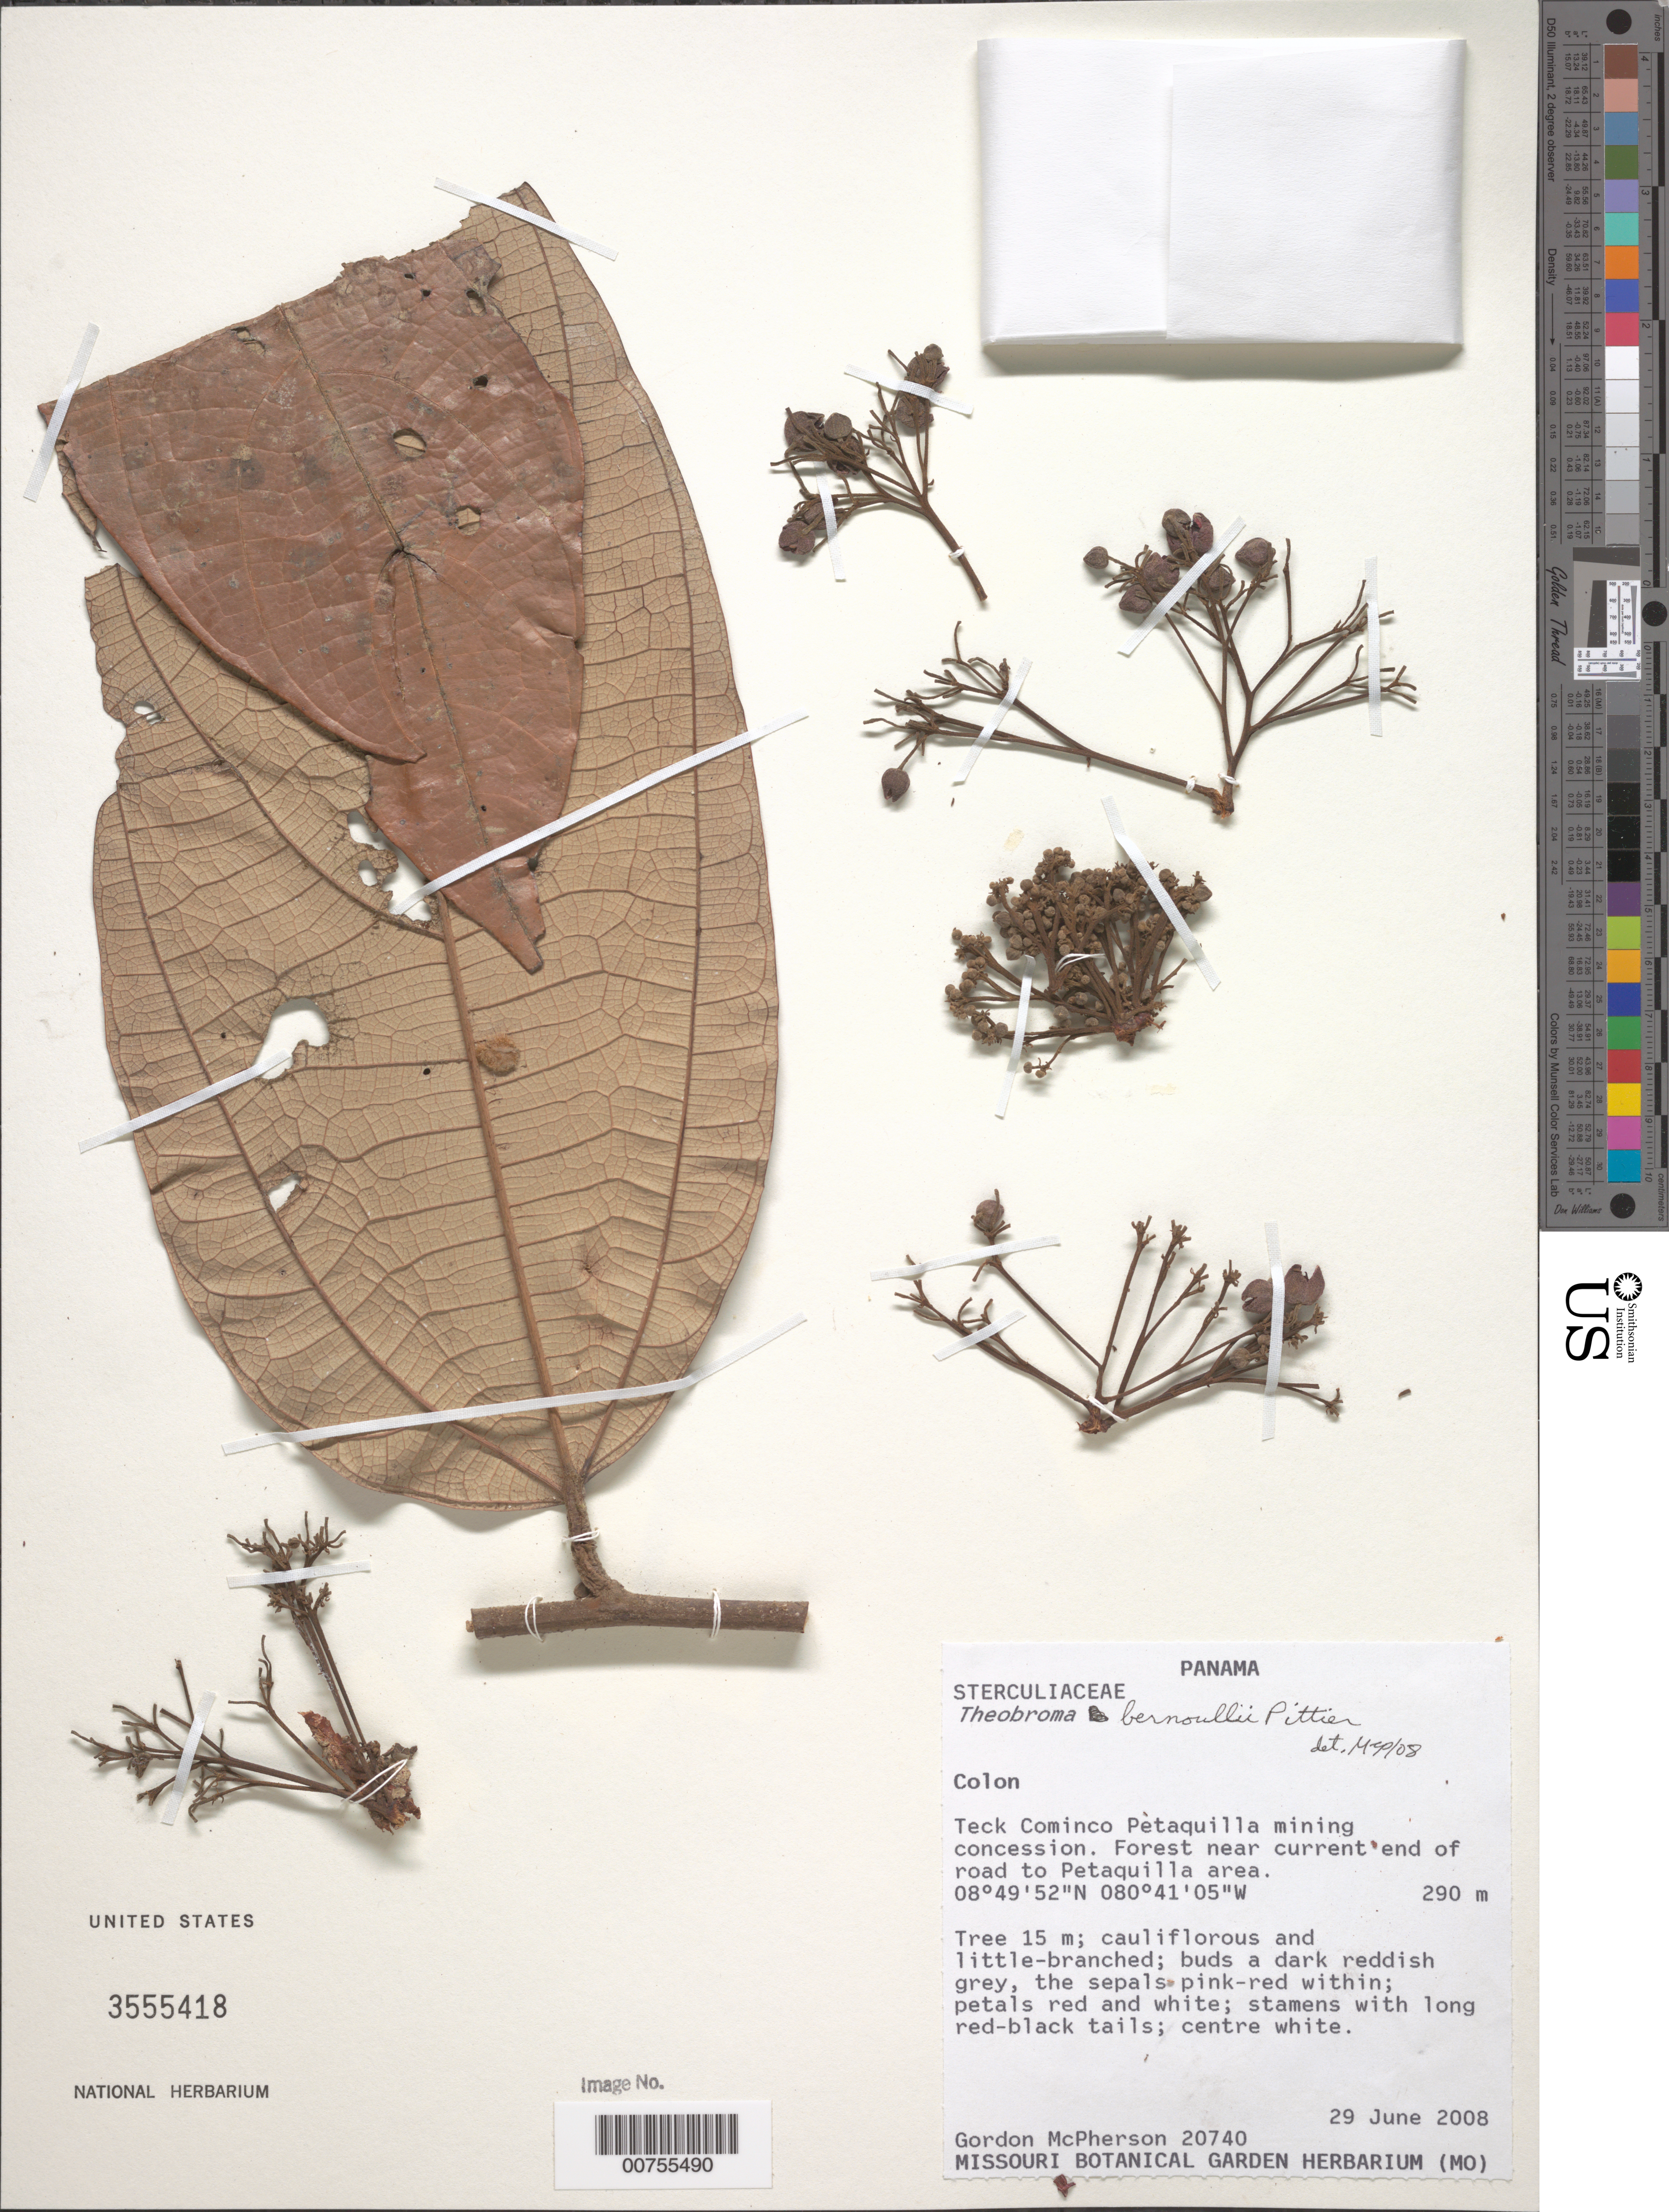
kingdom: Plantae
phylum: Tracheophyta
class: Magnoliopsida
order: Malvales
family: Malvaceae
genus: Theobroma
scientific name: Theobroma glaucum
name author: H. Karst.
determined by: Dorr, L. J., (BOT), Smithsonian Institution - National Museum of Natural History (UNITED STATES)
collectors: G. D. McPherson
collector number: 20740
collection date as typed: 29 Jun 2008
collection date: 2008-06-29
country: Panama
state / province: Colón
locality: Teck Cominco Petaquilla mining concession. Near current end of road to Petaquilla area.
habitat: Forest.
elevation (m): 290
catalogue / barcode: US 3555418-2